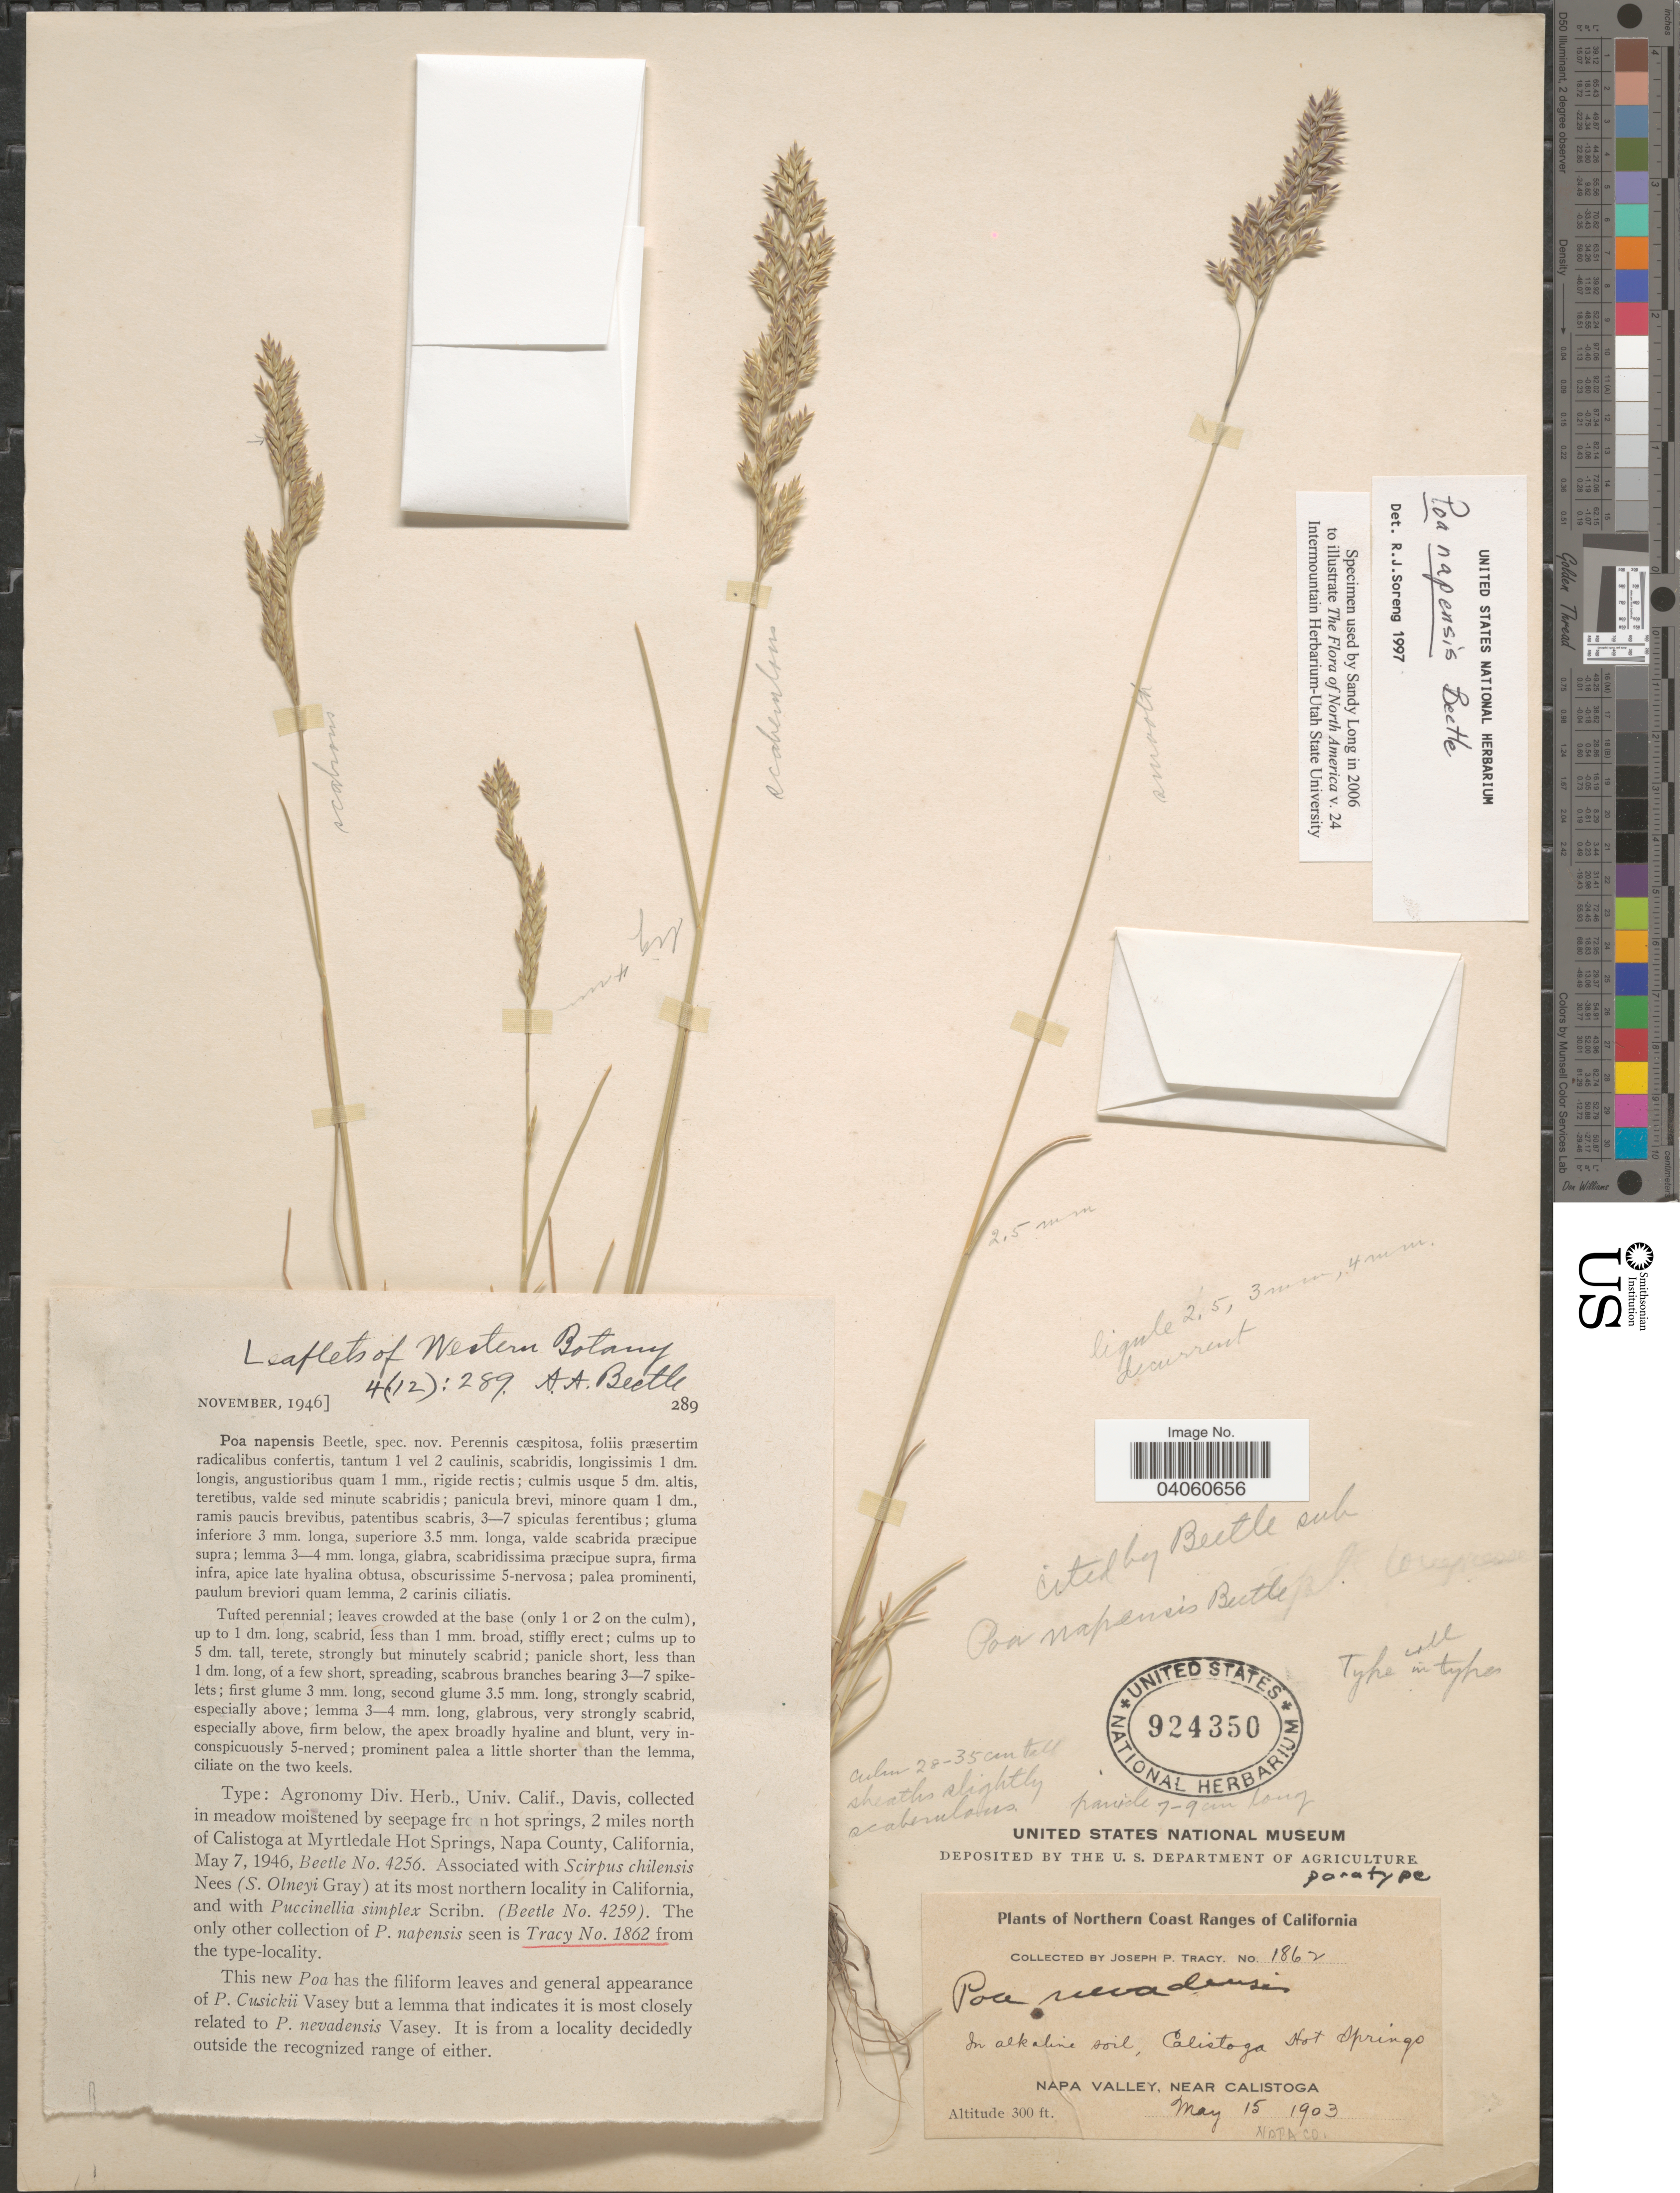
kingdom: Plantae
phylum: Tracheophyta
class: Liliopsida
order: Poales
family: Poaceae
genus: Poa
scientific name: Poa napensis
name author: Beetle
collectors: J. Tracy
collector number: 1862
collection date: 1903-05-15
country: United States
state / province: California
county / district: Napa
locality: Northern Coast Ranges of California. In alkaline soil, Calistoga Hot Springs. Napa Valley, near Calistoga. Napa Co.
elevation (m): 91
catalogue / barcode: US 924350